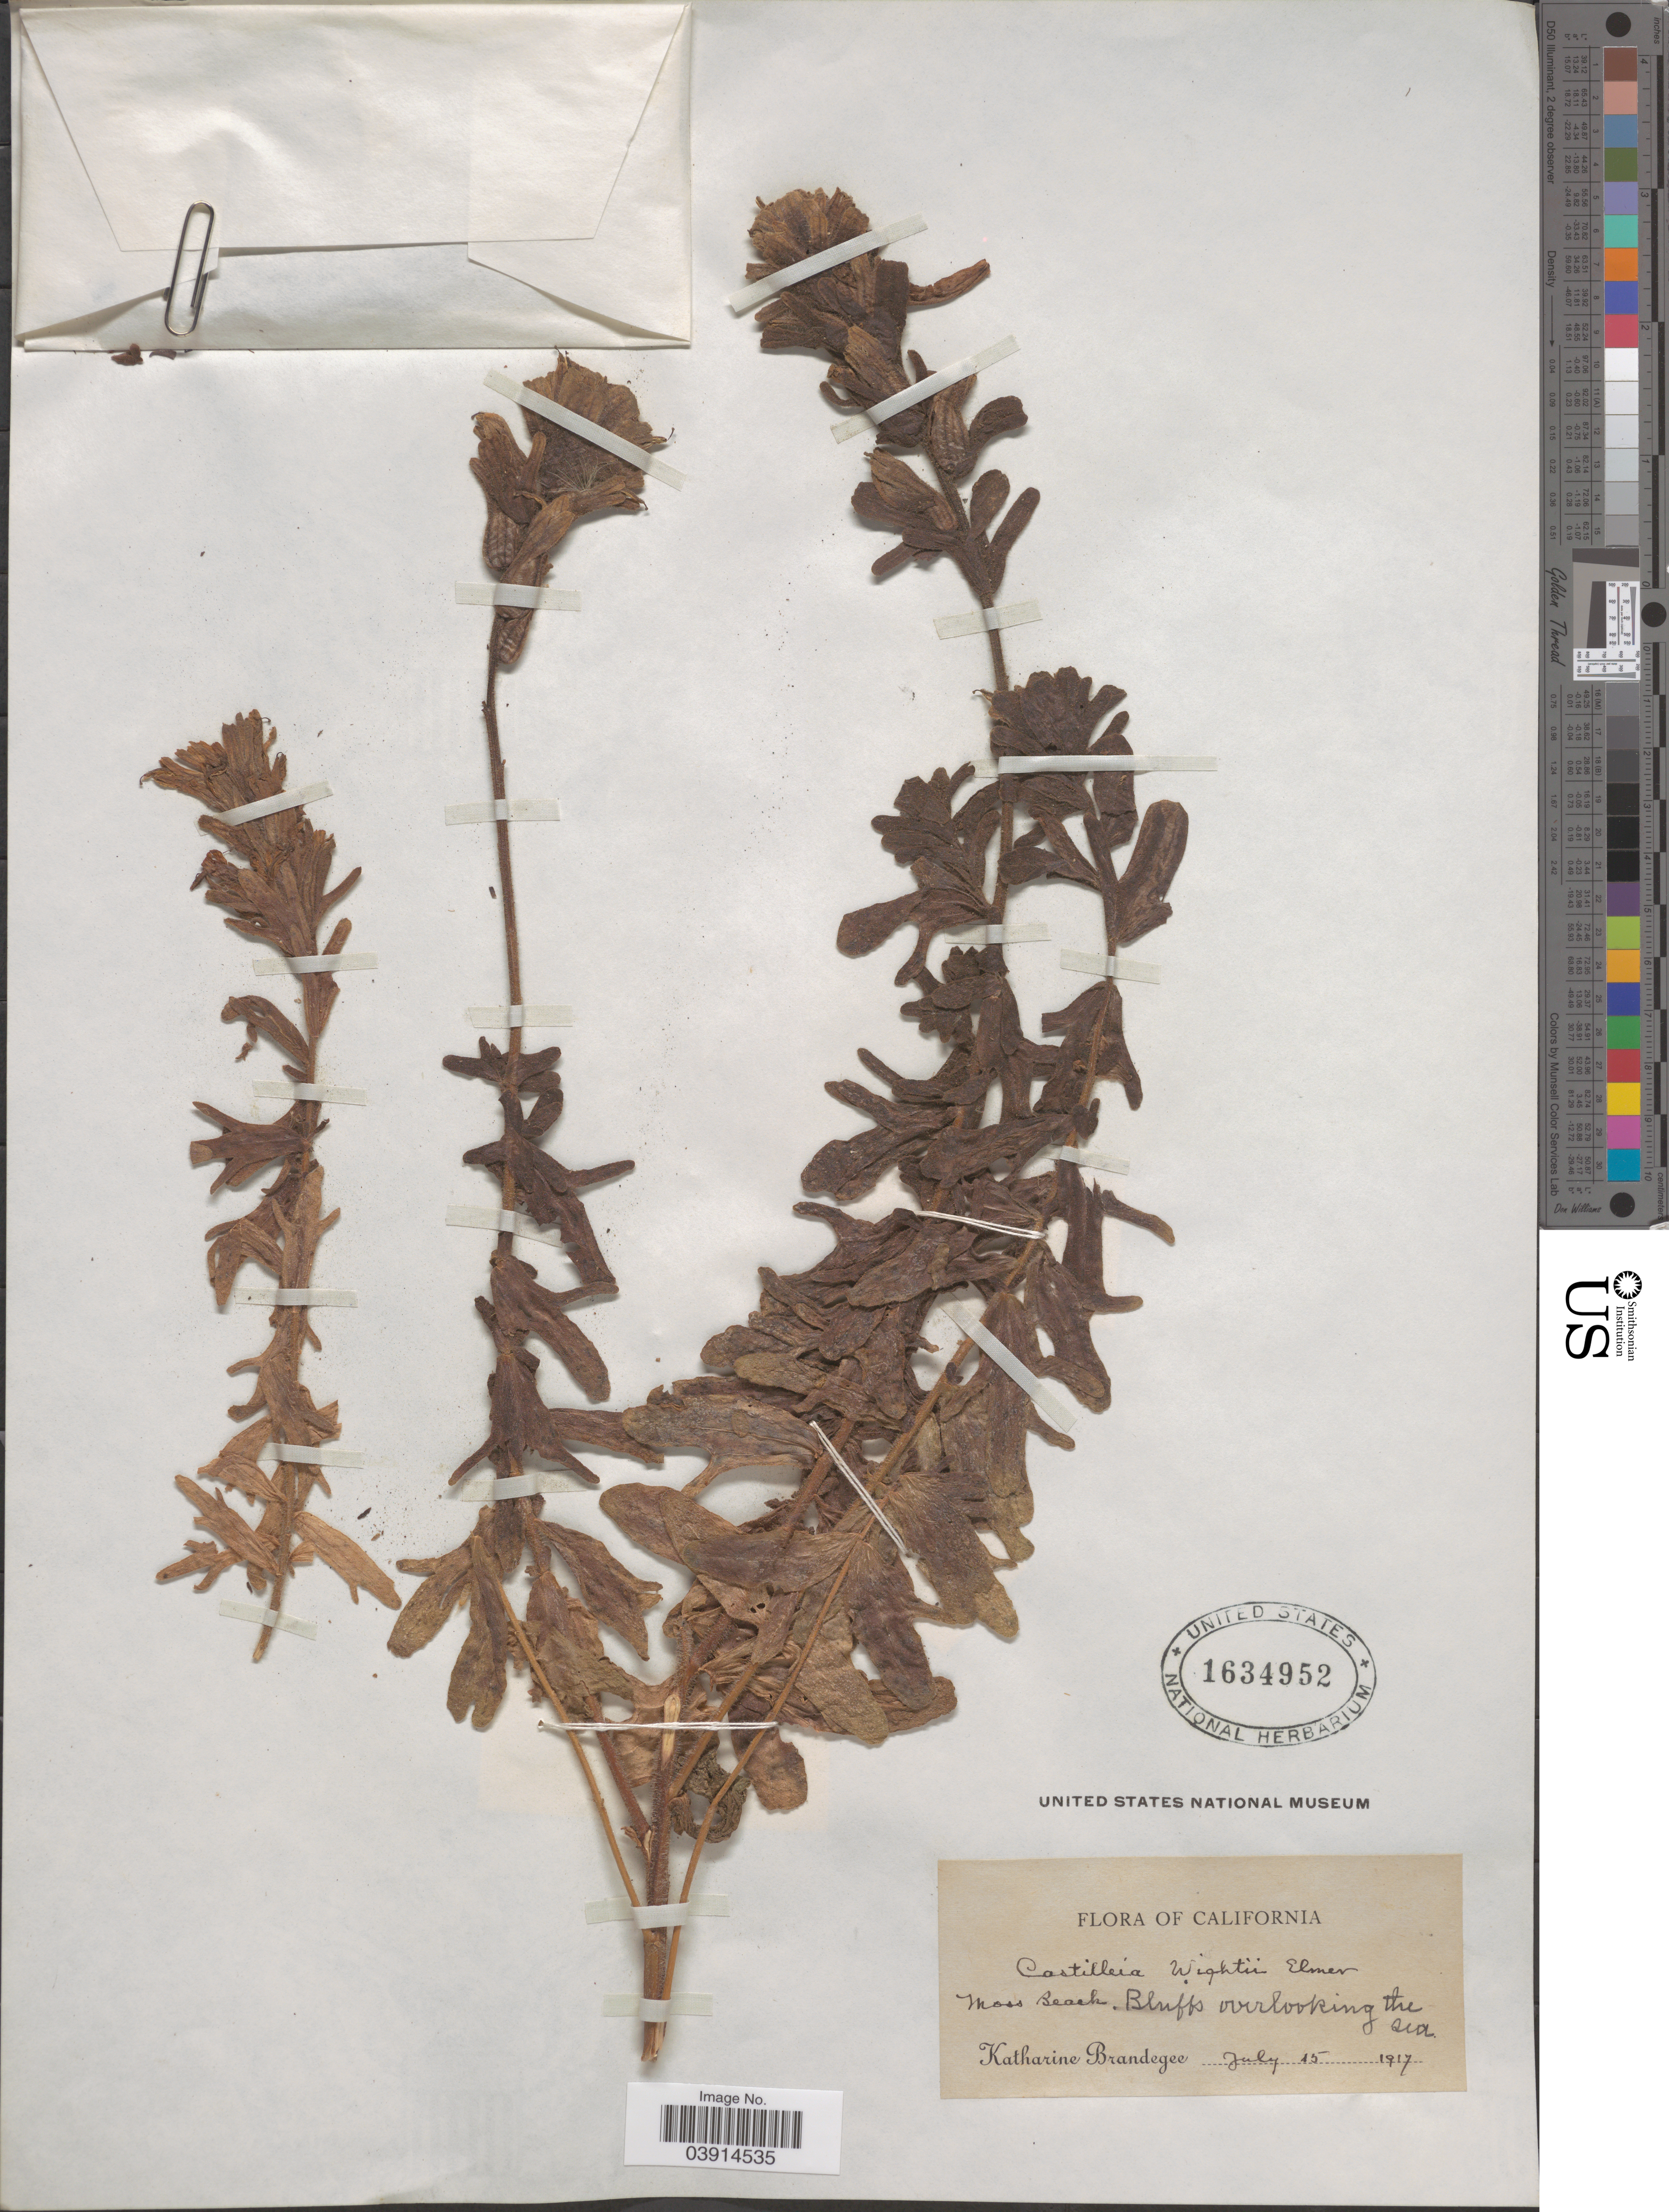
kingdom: Plantae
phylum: Tracheophyta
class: Magnoliopsida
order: Lamiales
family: Orobanchaceae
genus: Castilleja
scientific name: Castilleja wightii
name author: Elmer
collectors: M. K. Brandegee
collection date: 1917-07-15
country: United States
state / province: California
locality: Moss Beach. Bluffs overlooking the sea.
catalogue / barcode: US 1634952